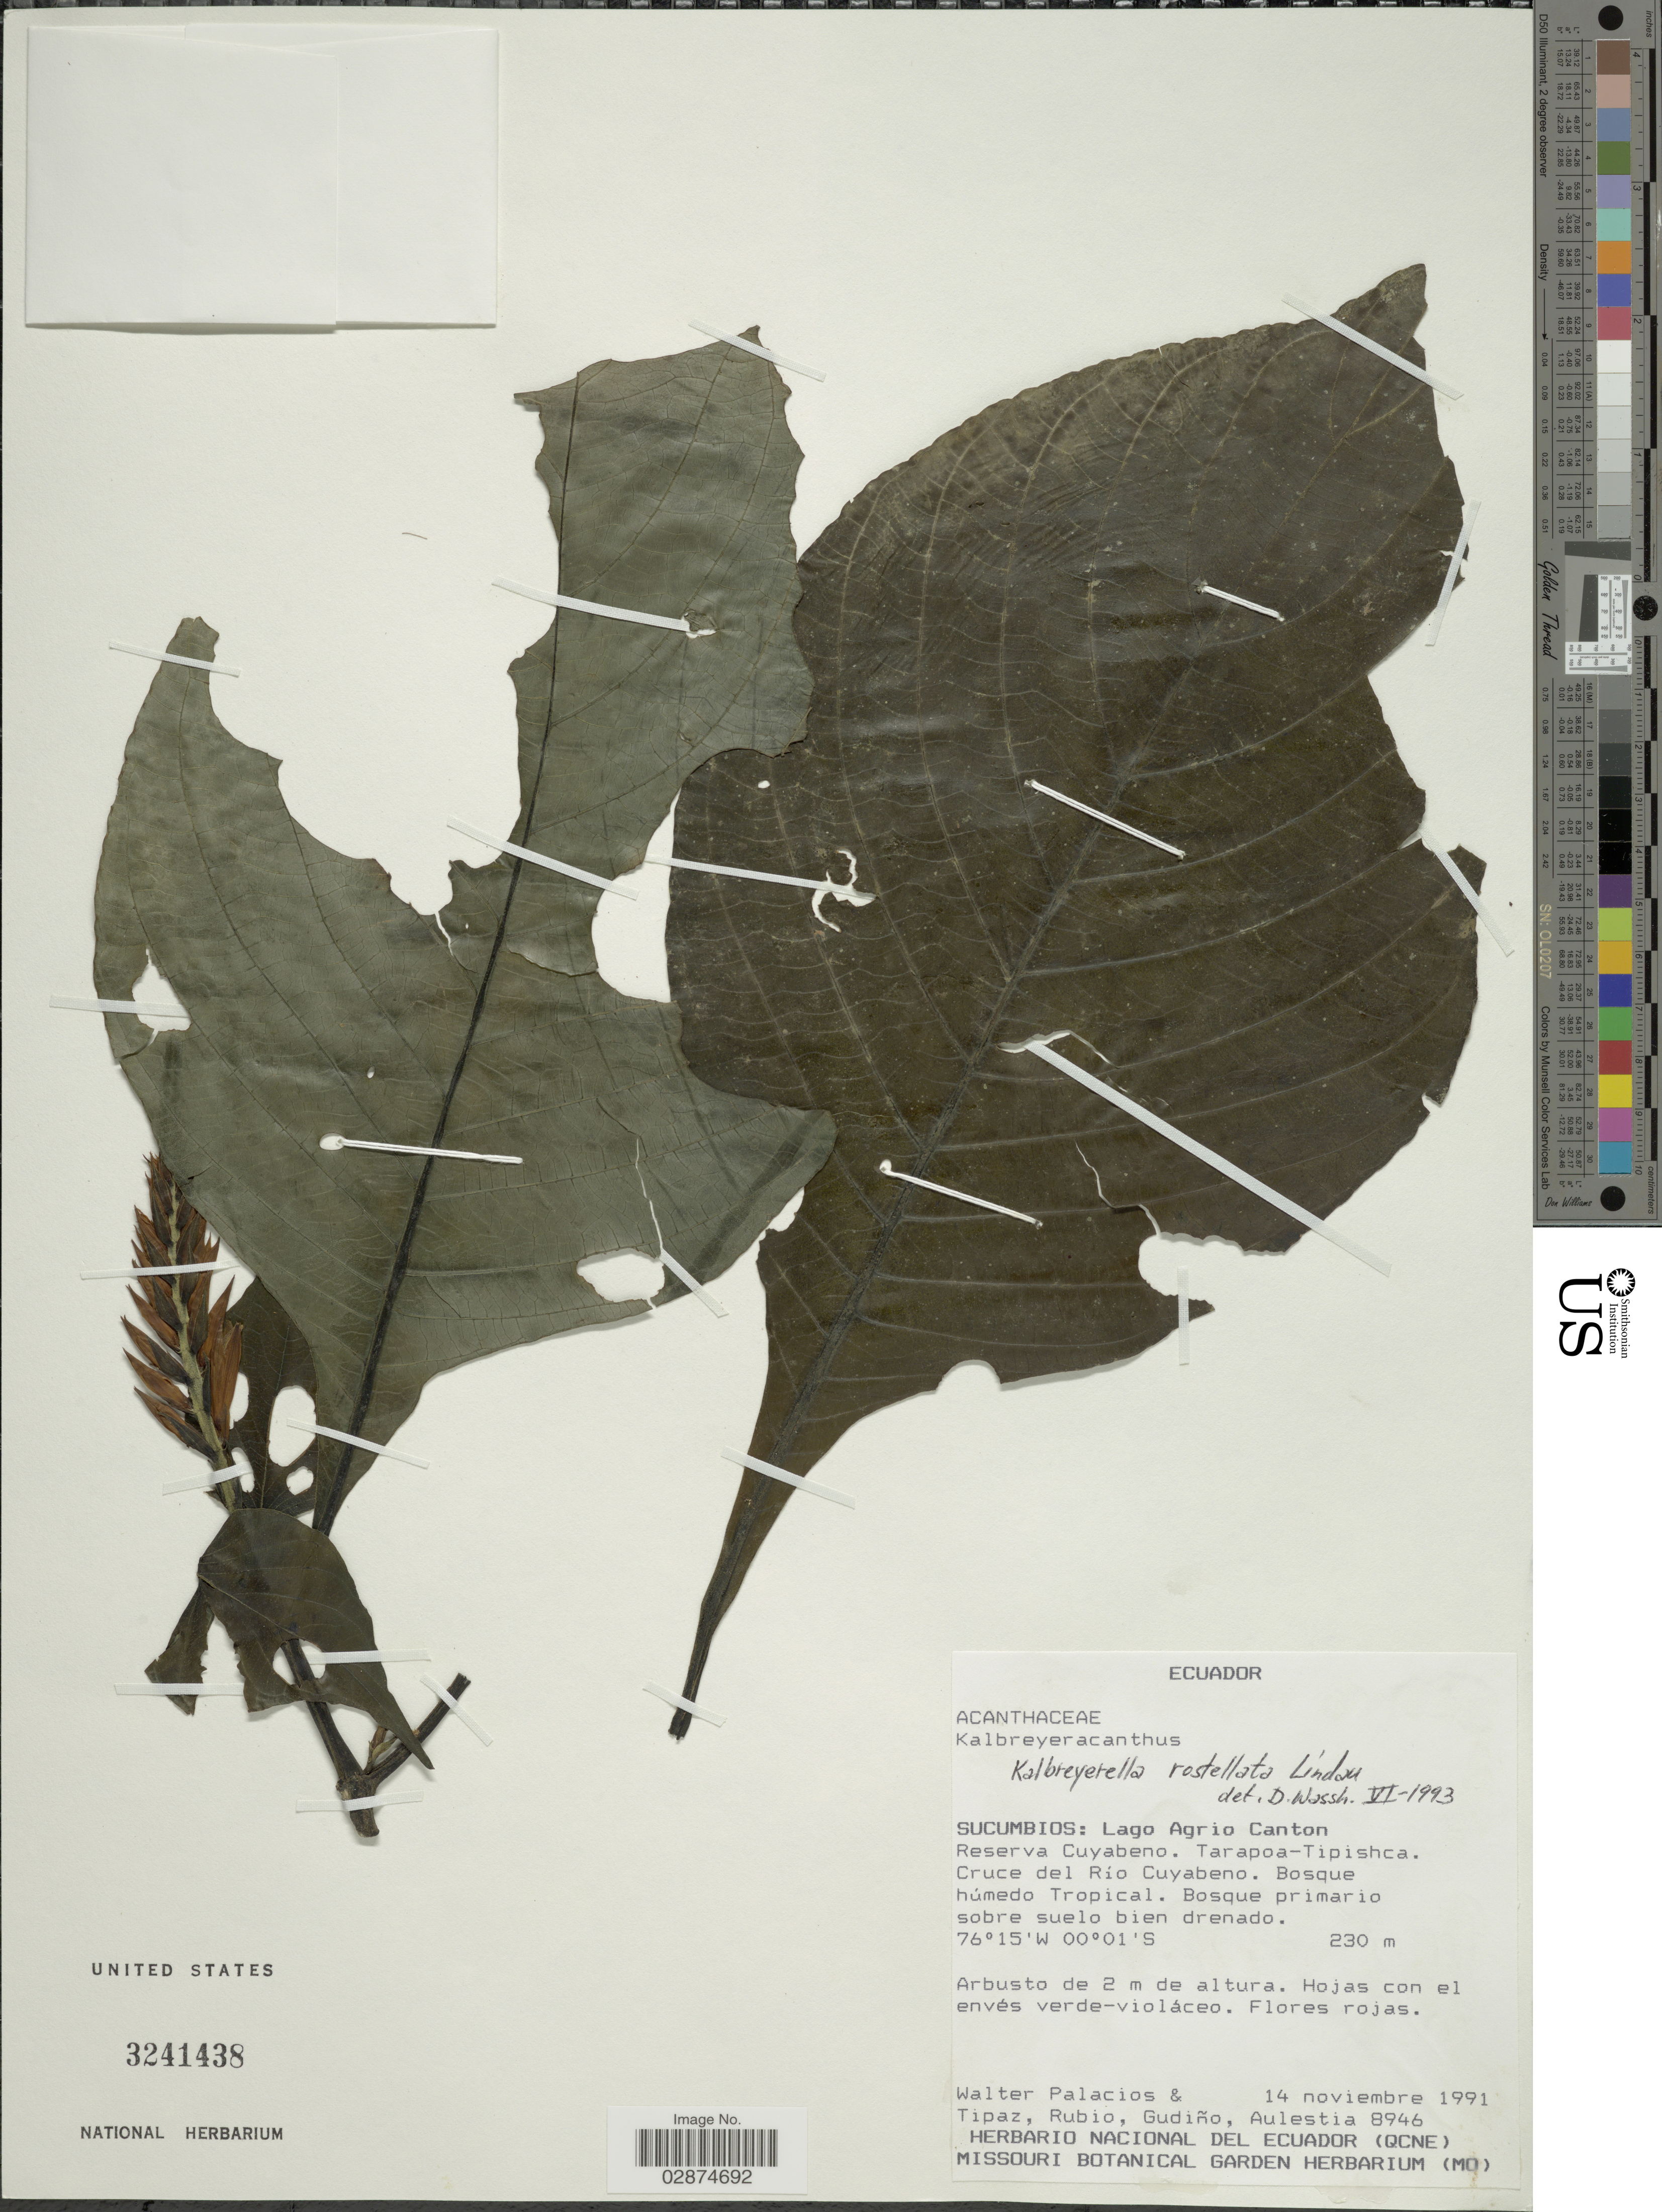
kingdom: Plantae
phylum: Tracheophyta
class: Magnoliopsida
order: Lamiales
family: Acanthaceae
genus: Kalbreyeriella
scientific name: Kalbreyeriella gigas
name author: Leonard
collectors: W. Palacios, -. Tipaz, -. Rubio, -. Gudiño & -. Aulestia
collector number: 8946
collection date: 1991-11-14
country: Ecuador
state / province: Sucumbíos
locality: Lago Agrio Canton. Reserva Cuyabeno. Tarapoa-Tipishca. Cruce del Río Cuyabeno.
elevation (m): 230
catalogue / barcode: US 3241438